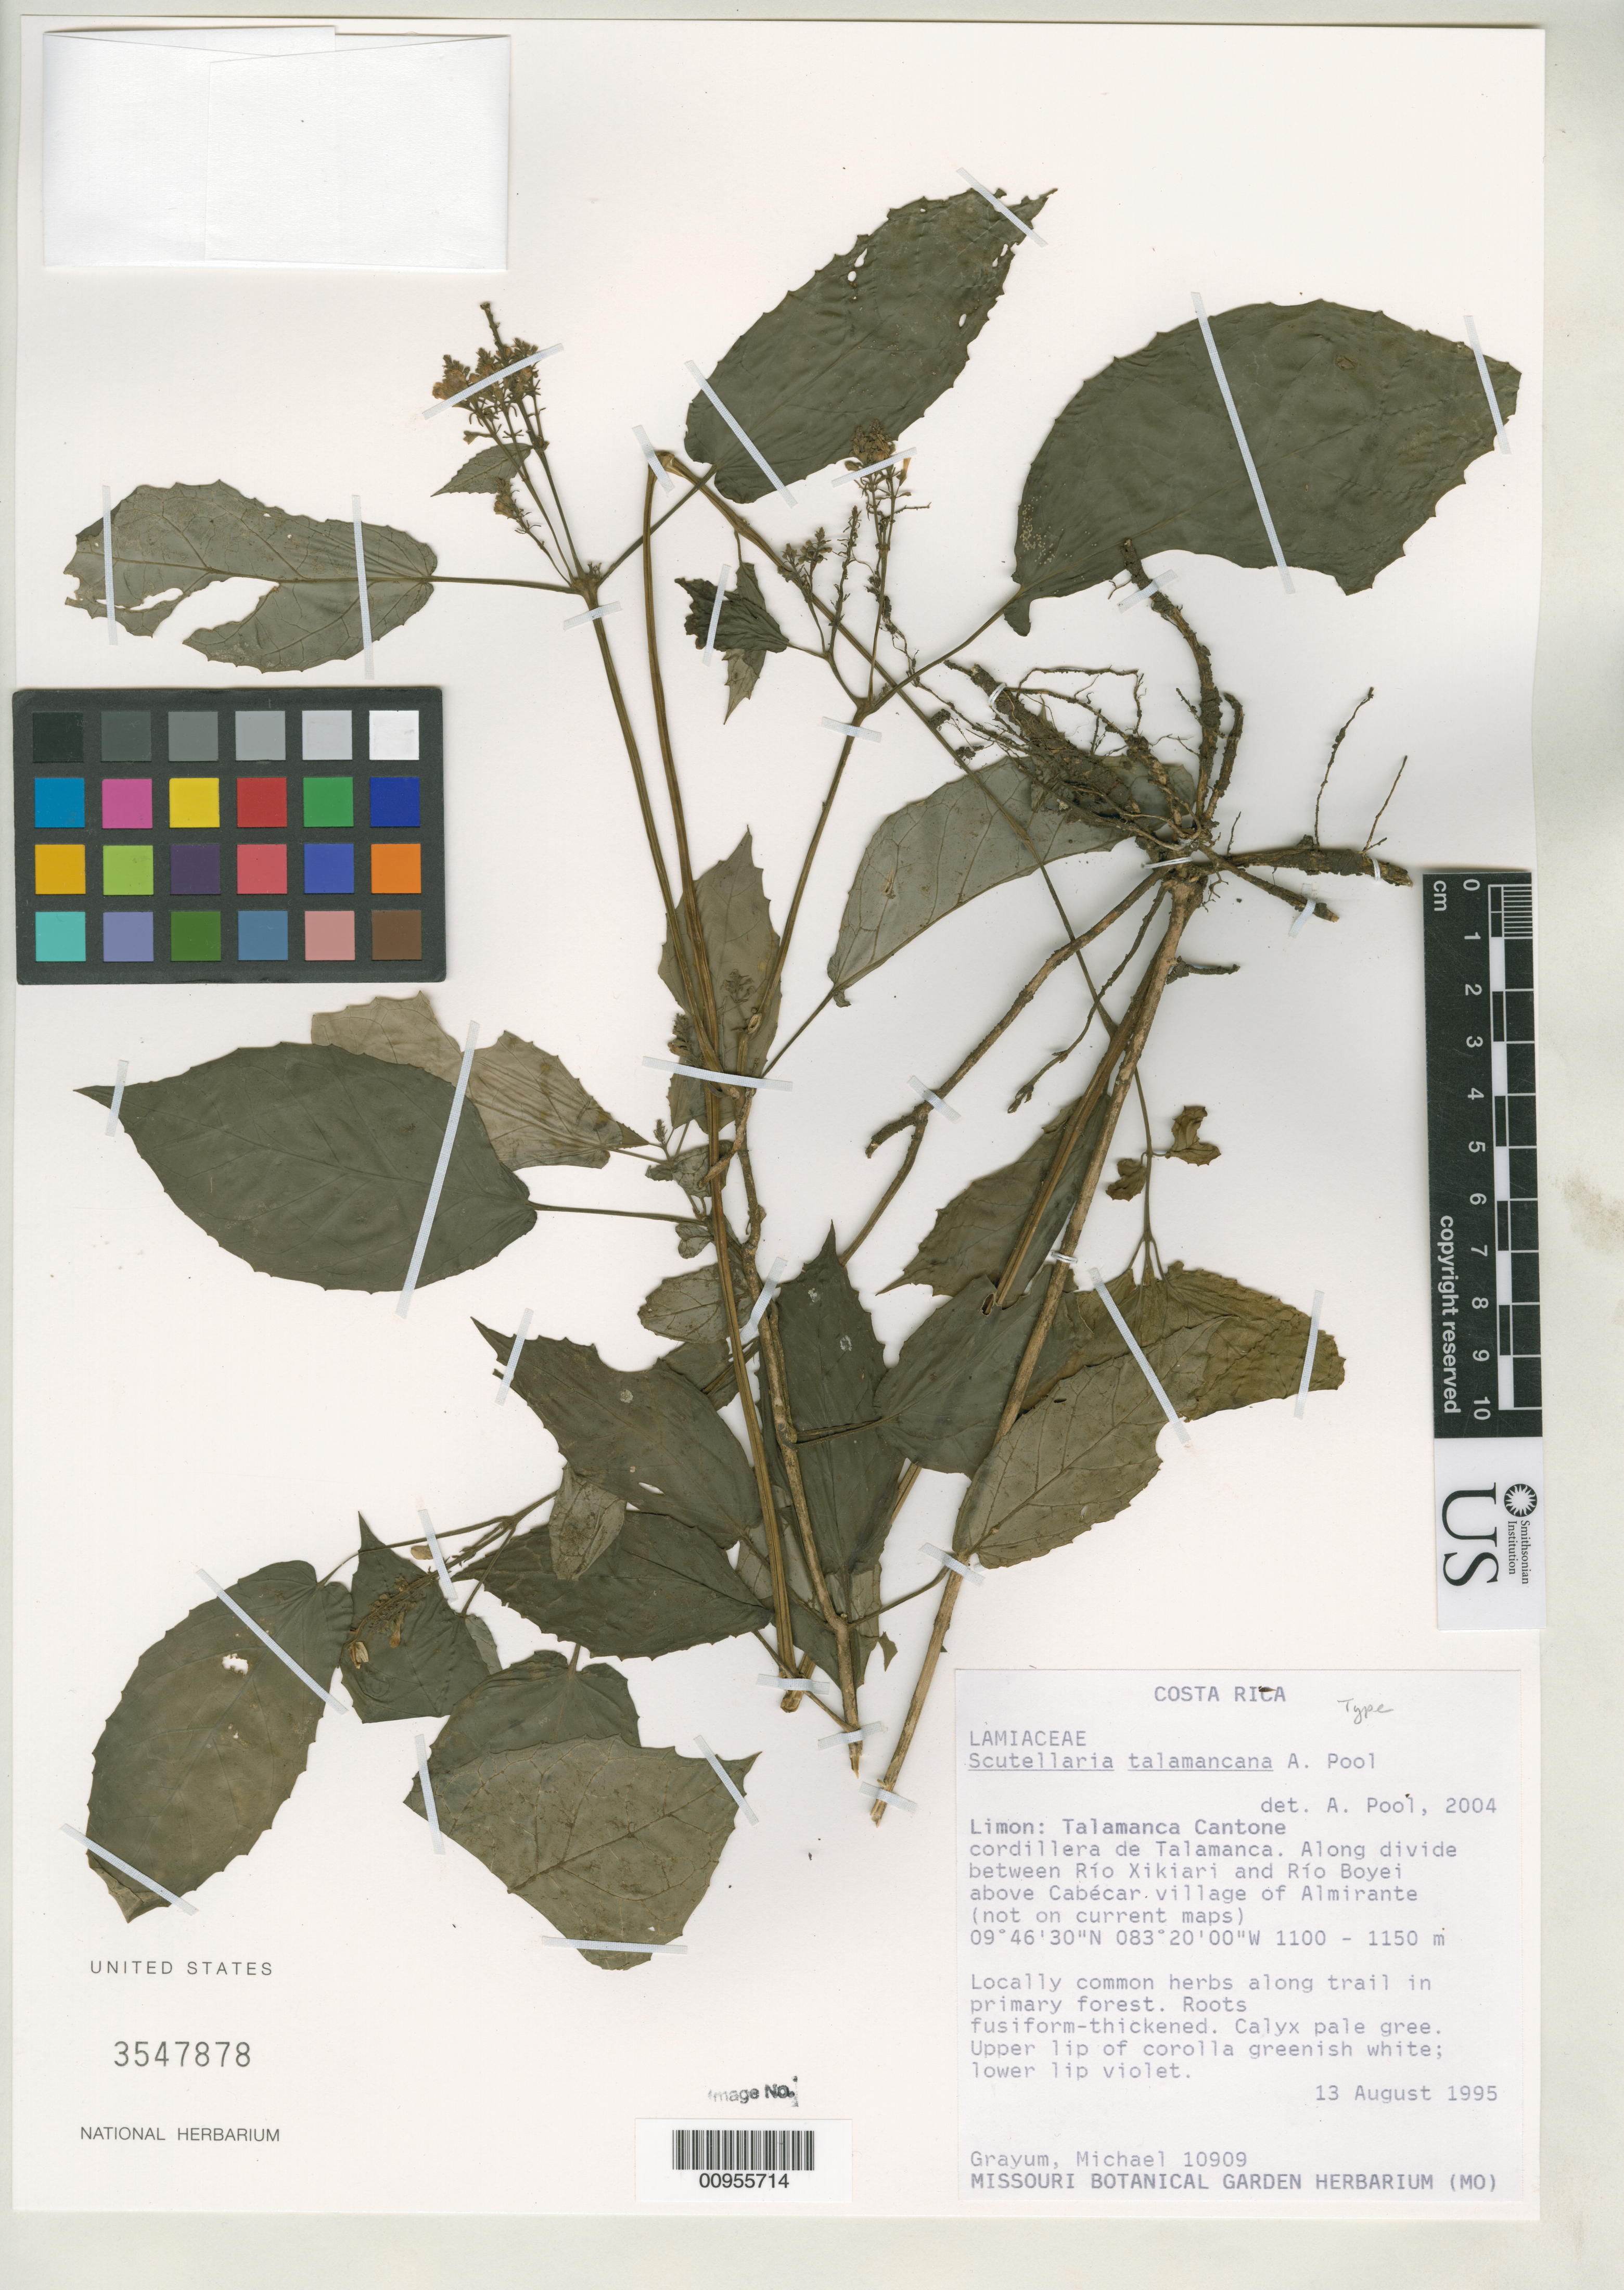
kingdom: Plantae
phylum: Tracheophyta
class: Magnoliopsida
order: Lamiales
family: Lamiaceae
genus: Scutellaria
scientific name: Scutellaria talamancana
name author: A. Pool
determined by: Pool, A., (MO), Missouri Botanical Garden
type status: Isotype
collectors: M. H. Grayum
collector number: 10909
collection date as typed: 13 Aug 1995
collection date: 1995-08-13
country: Costa Rica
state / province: Limón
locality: Limón: Talamanca Canton. Cordillera de Talamanca. Along divide between Río Xikiari and Río Boyei above Cabécar village of Almirante (not on current maps).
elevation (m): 1100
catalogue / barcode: US 3547878